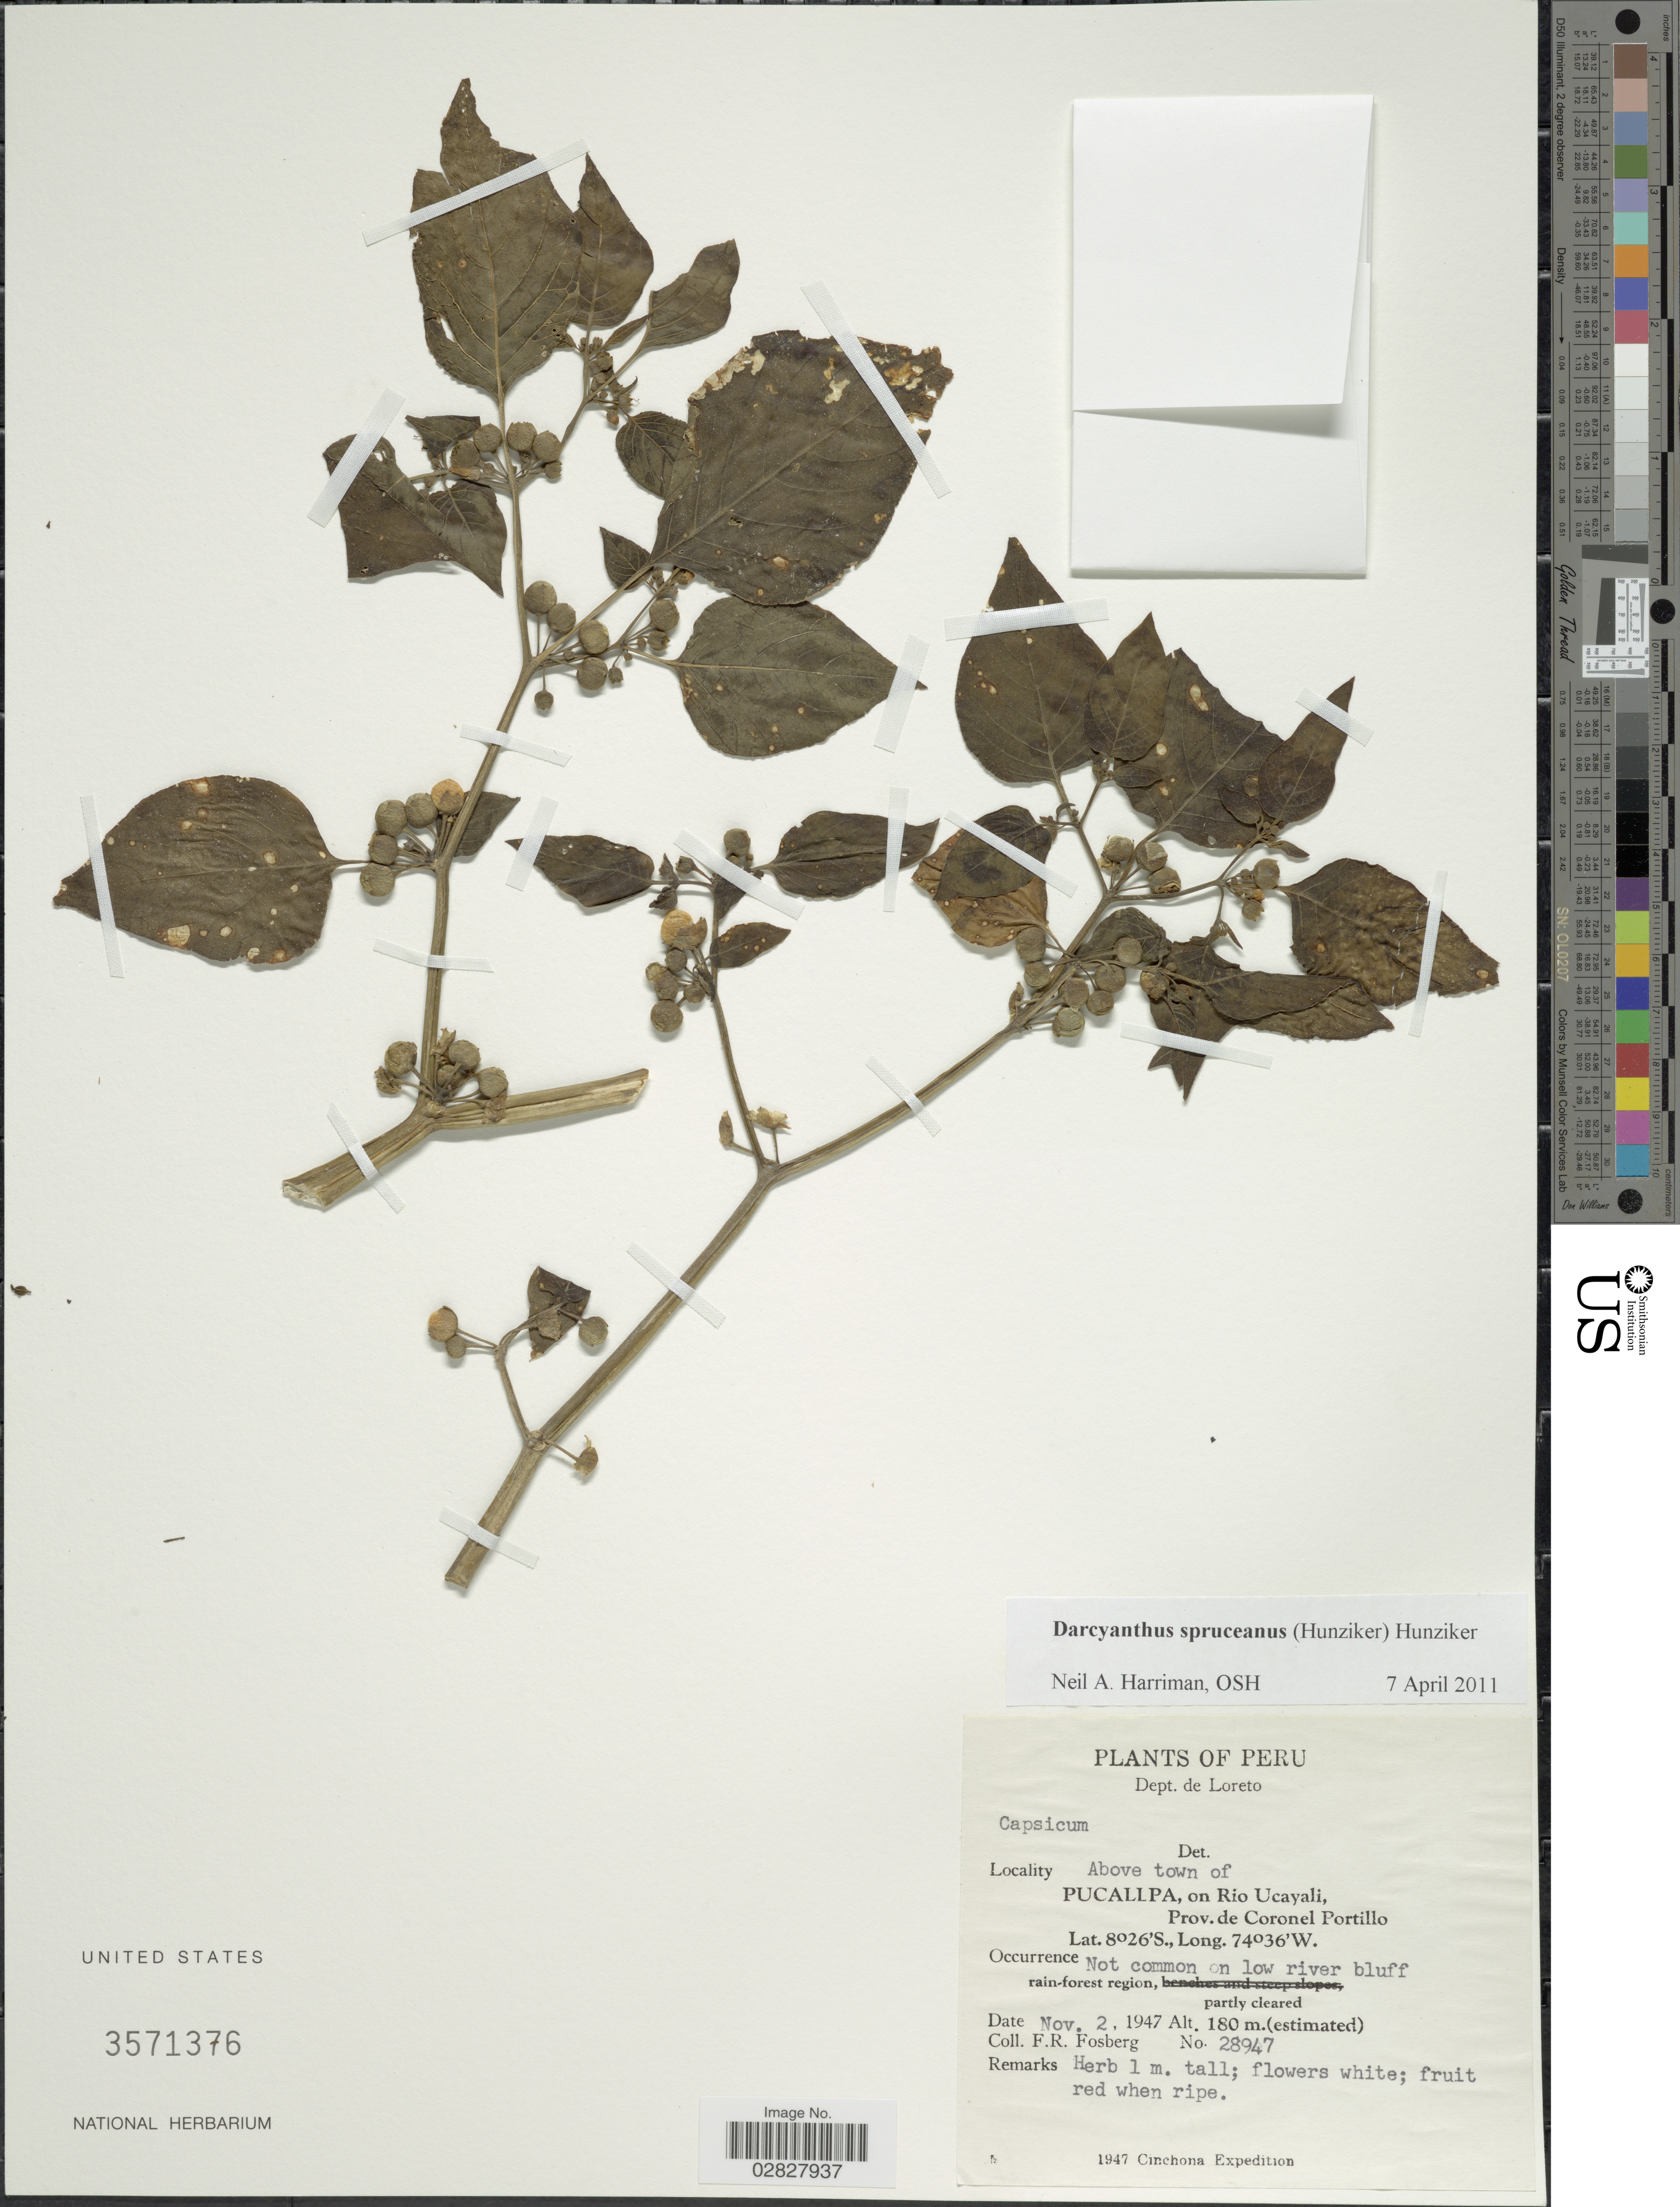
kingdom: Plantae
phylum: Tracheophyta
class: Magnoliopsida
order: Solanales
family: Solanaceae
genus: Darcyanthus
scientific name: Darcyanthus spruceanus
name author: (Hunz.) Hunz.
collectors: F. R. Fosberg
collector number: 28947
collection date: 1947-11-02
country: Peru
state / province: Loreto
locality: Dept. de Loreto, Above town of Pucallpa, on Rio Ucayali, Prov. de Coronel Portillo.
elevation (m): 180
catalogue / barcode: US 3571376